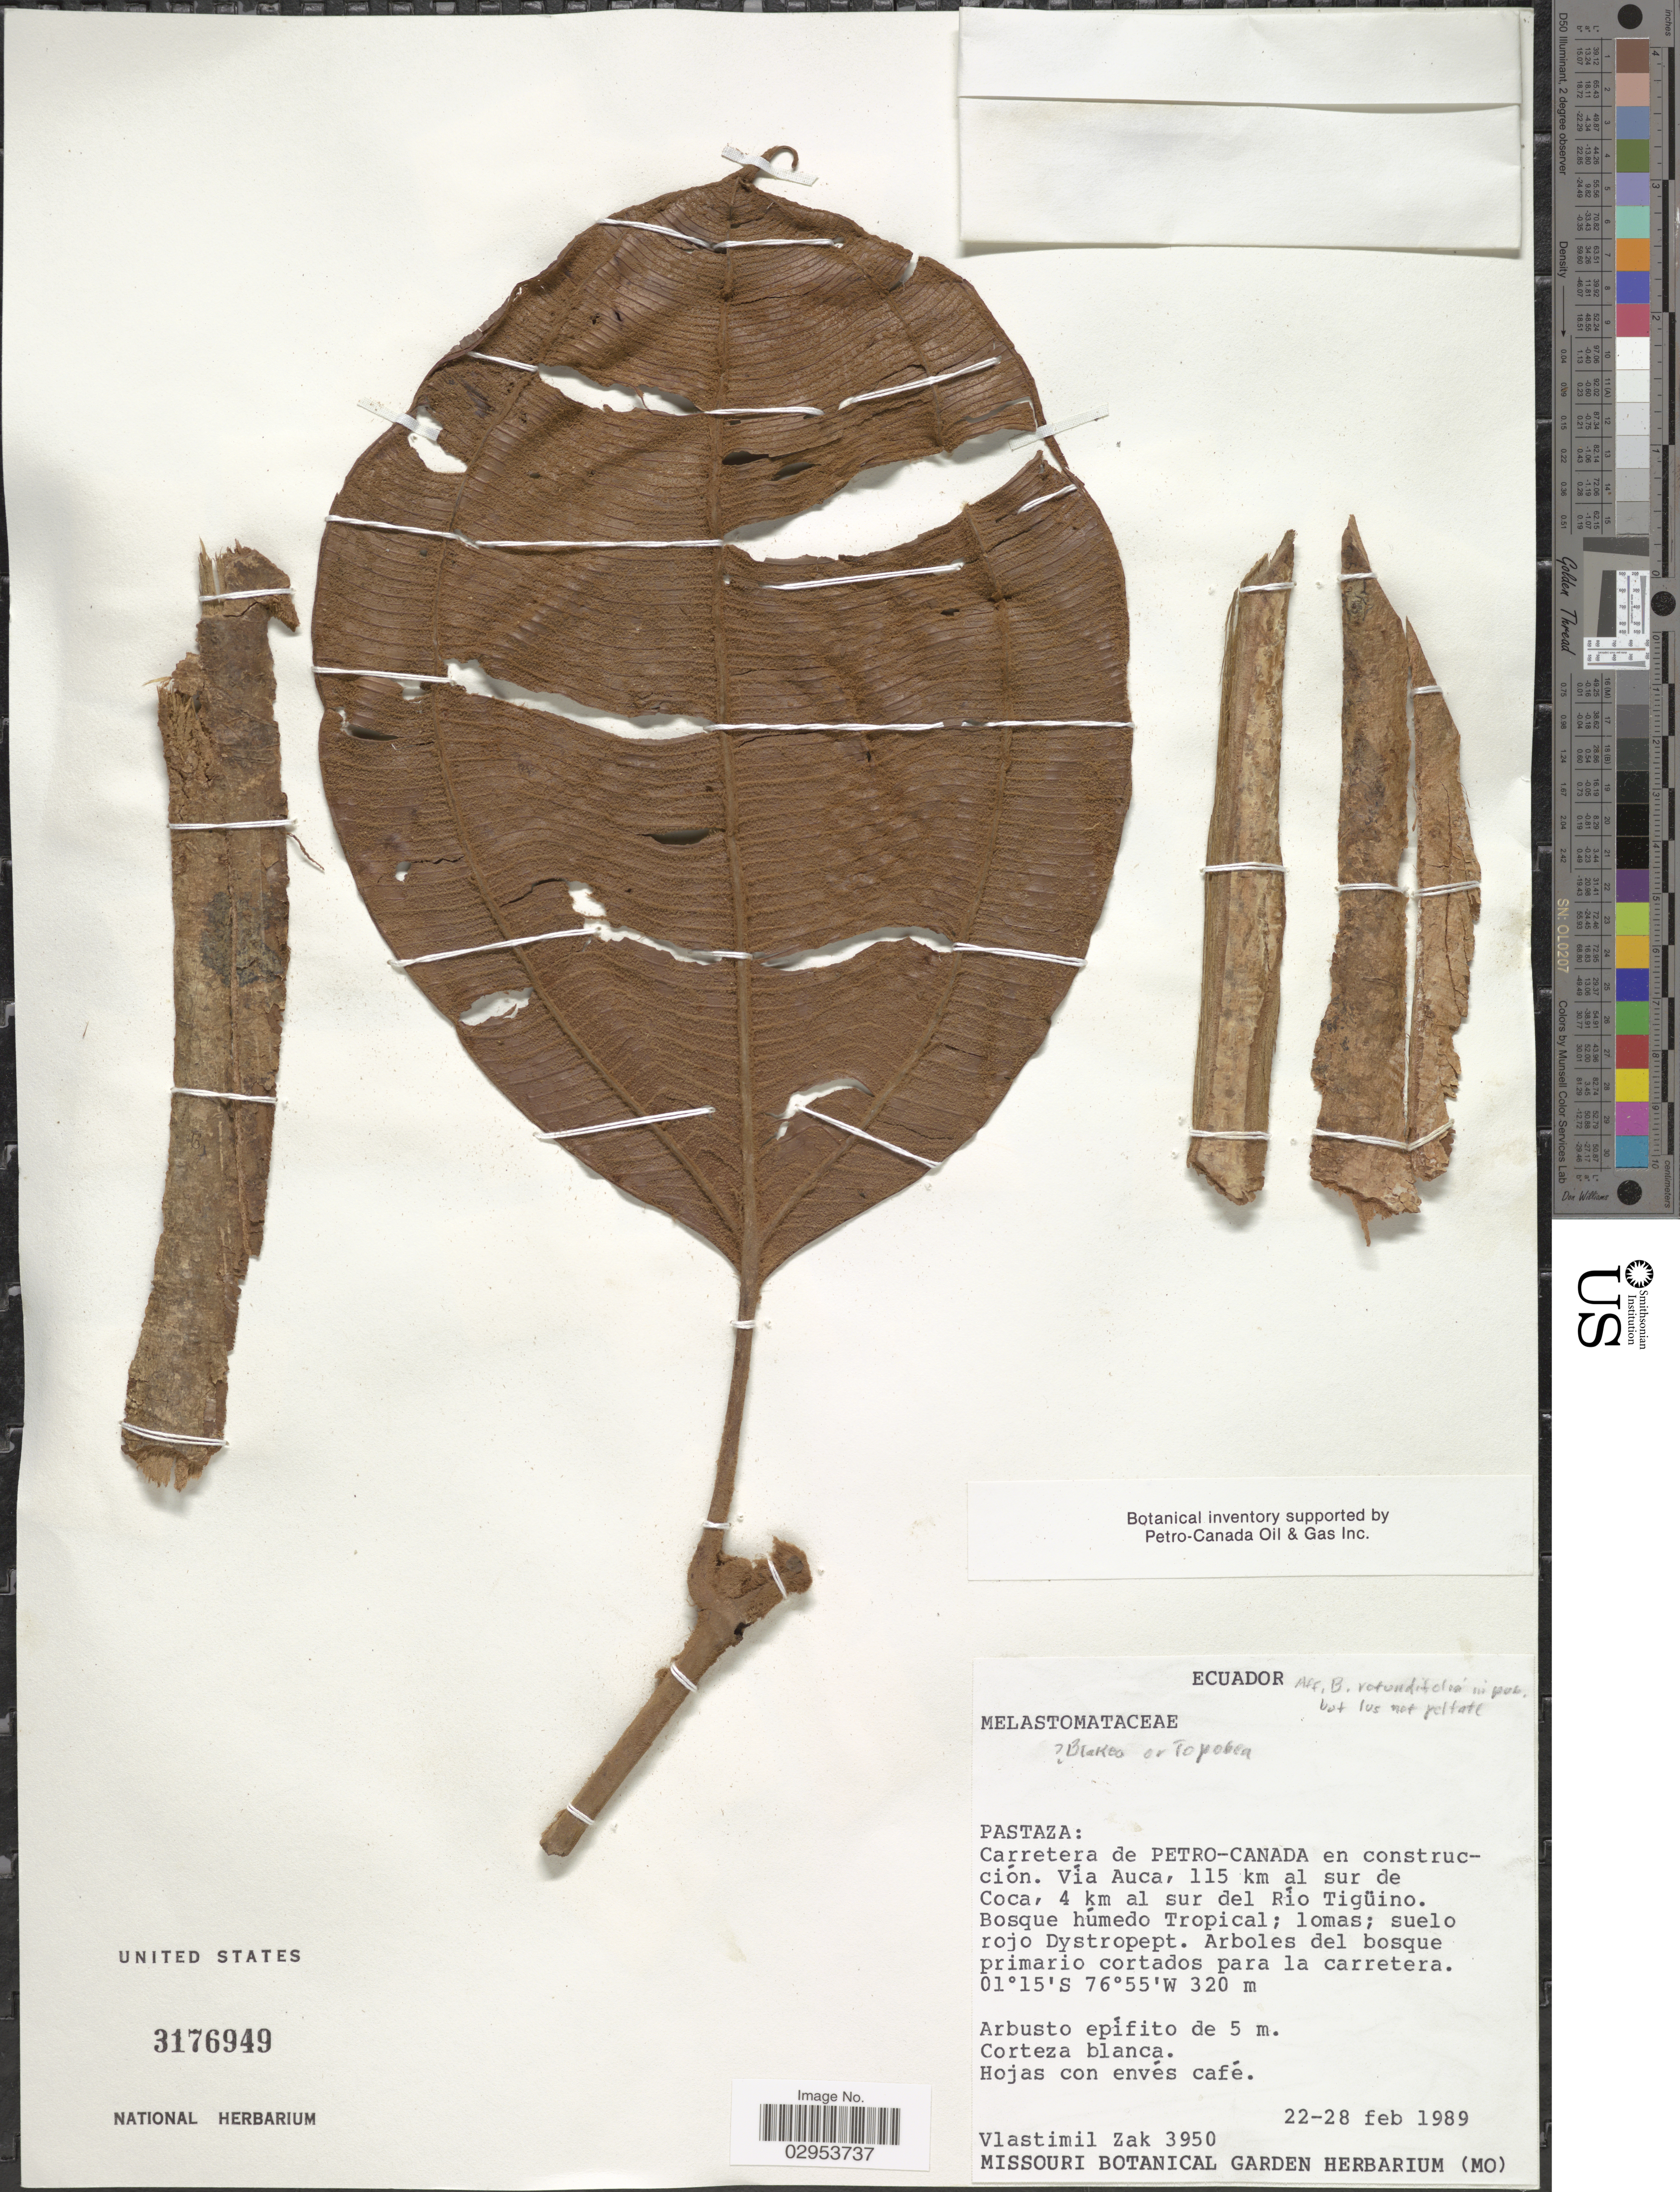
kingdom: Plantae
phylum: Tracheophyta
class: Magnoliopsida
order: Myrtales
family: Melastomataceae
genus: Blakea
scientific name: Blakea sp.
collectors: V. Zak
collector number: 3950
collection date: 1989-02-22/1989-02-28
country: Ecuador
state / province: Pastaza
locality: Carretera de Petro-Canada en construcción. Vía Auca, 115 km al sur de Coca, 5 km al sur del Río Tigüino.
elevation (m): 320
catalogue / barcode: US 3176949